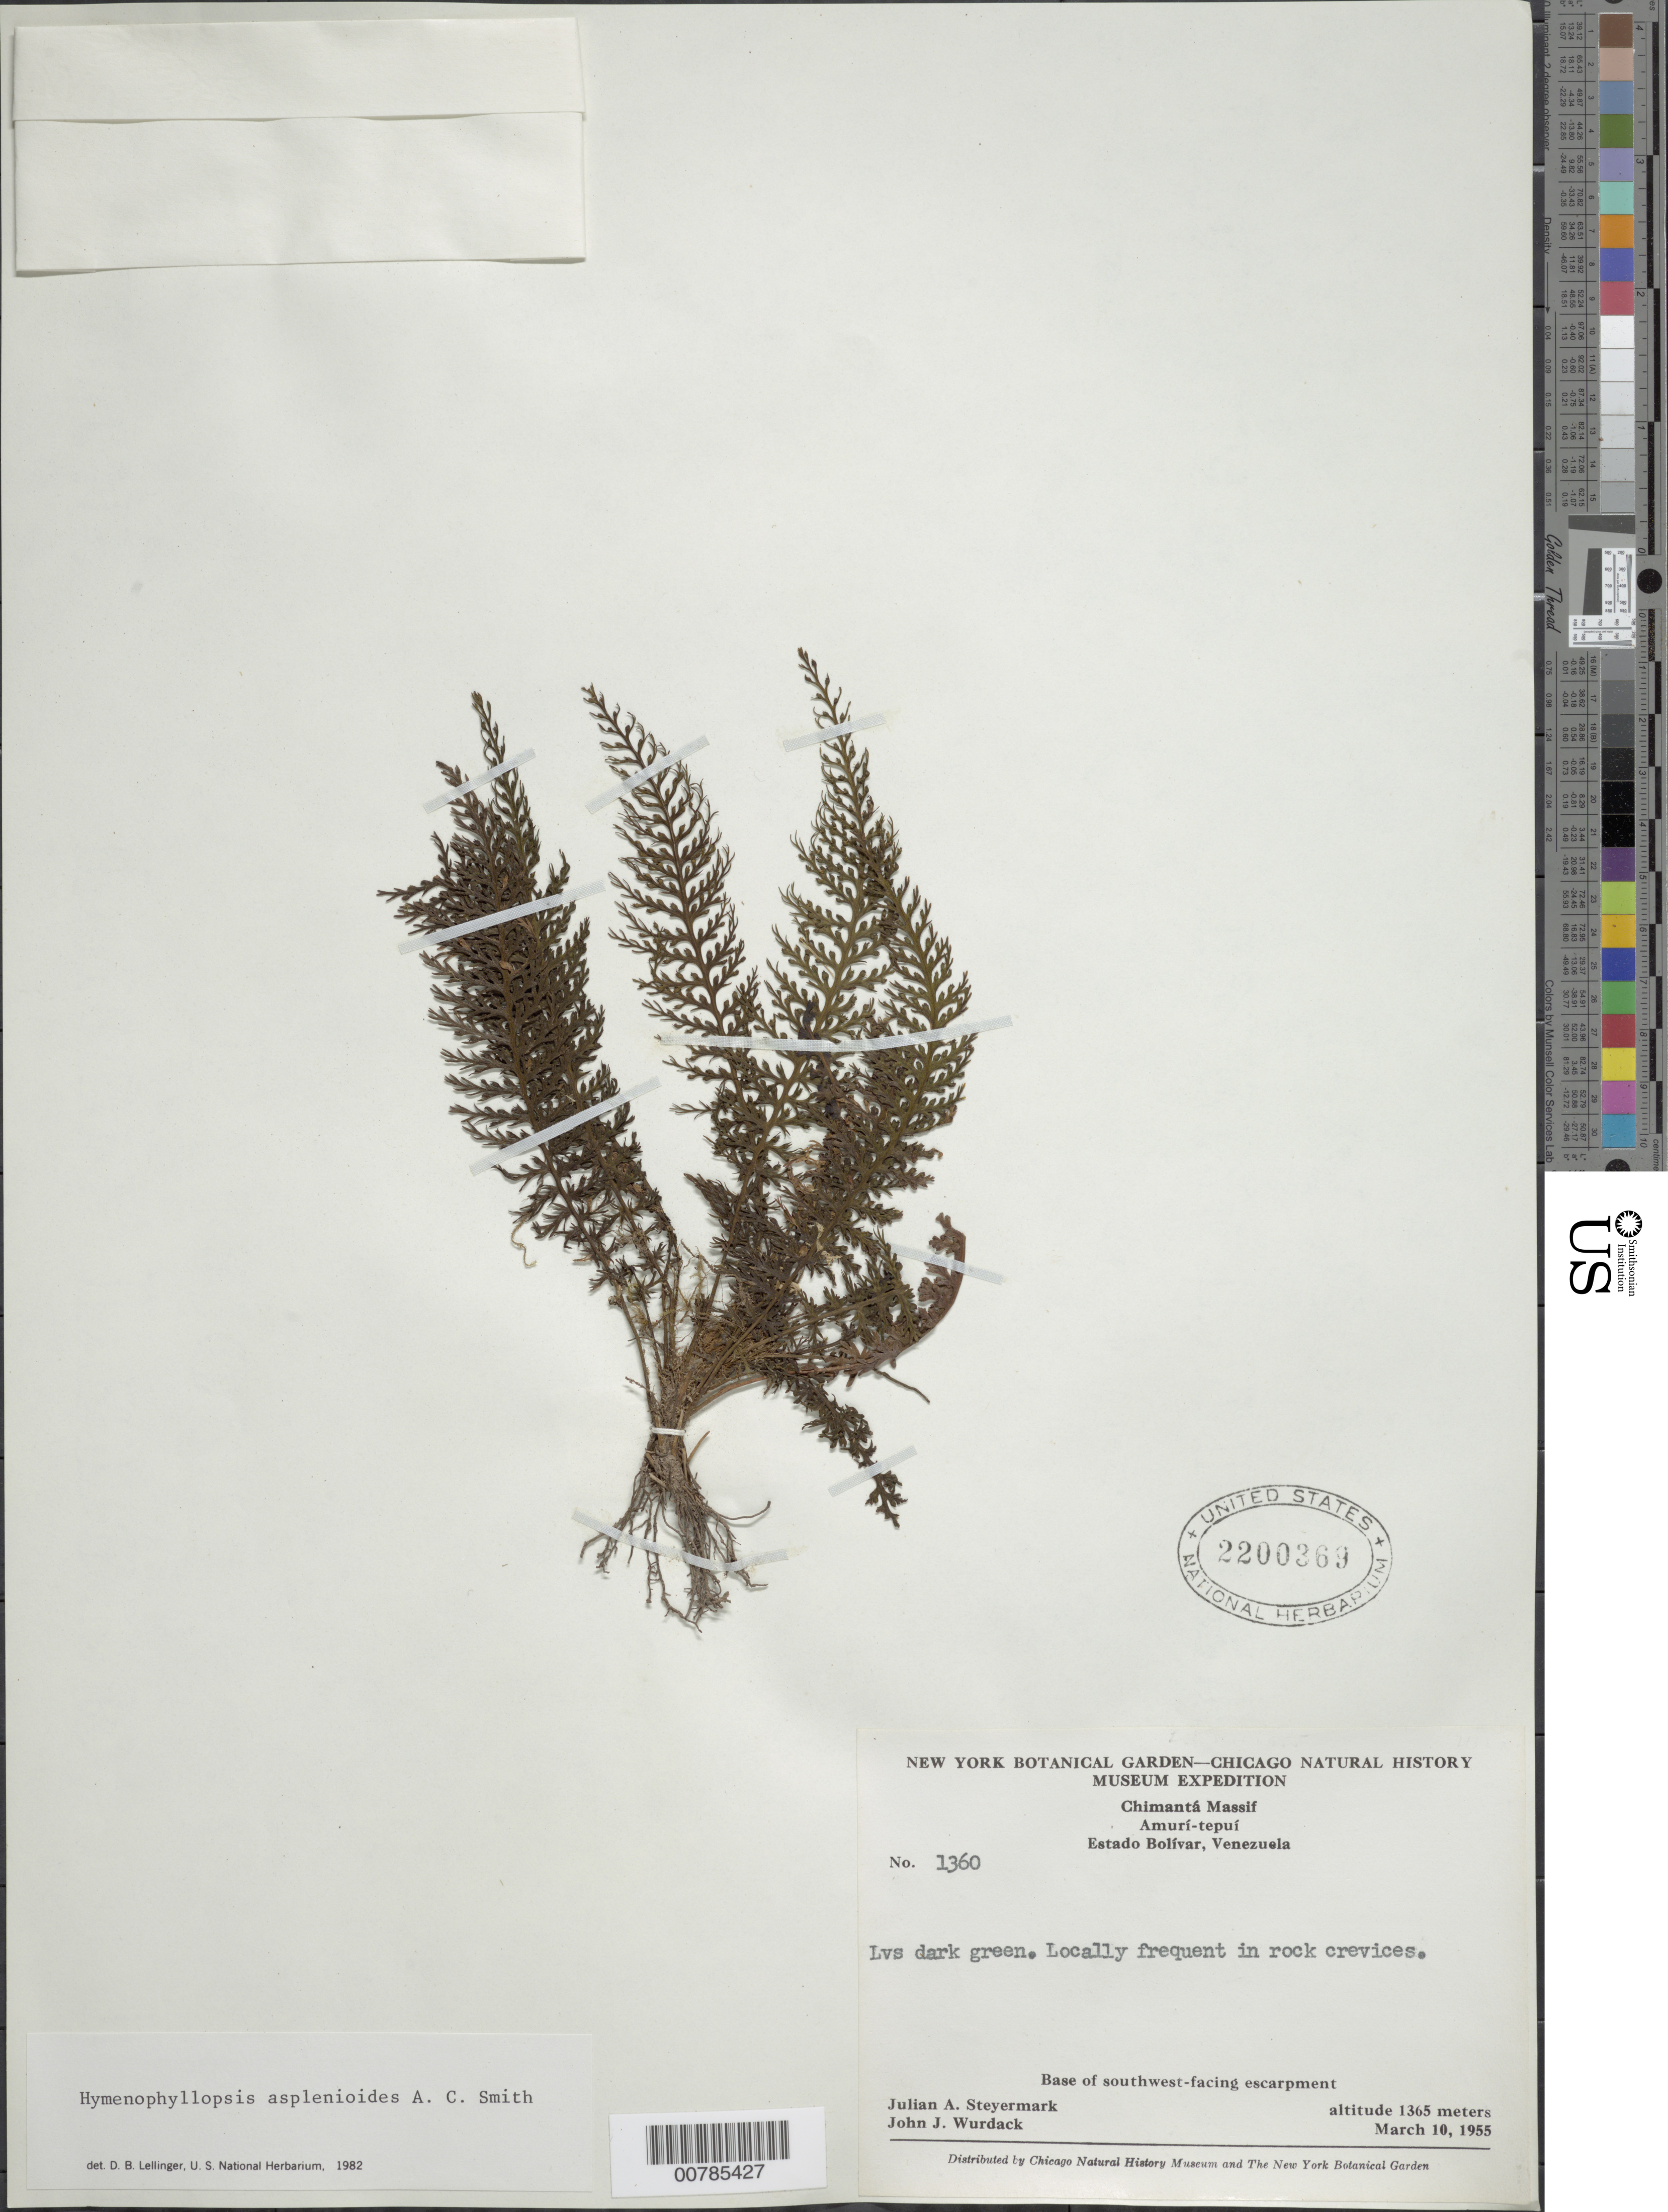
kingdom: Plantae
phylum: Tracheophyta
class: Polypodiopsida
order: Cyatheales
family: Cyatheaceae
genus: Cyathea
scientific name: Cyathea asplenioides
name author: (A.C. Sm.) Christenh.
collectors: J. Steyermark & J. J. Wurdack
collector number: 55 1360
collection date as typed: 10-Mar-55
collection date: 1955-03-10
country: Venezuela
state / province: Bolívar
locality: Chimantá Massif, Amurí-tepuí; base of SW facing escarpment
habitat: Bluff face, base of southwest-facing escarpment; in rock crevices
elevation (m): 1365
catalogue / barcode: US 2200369